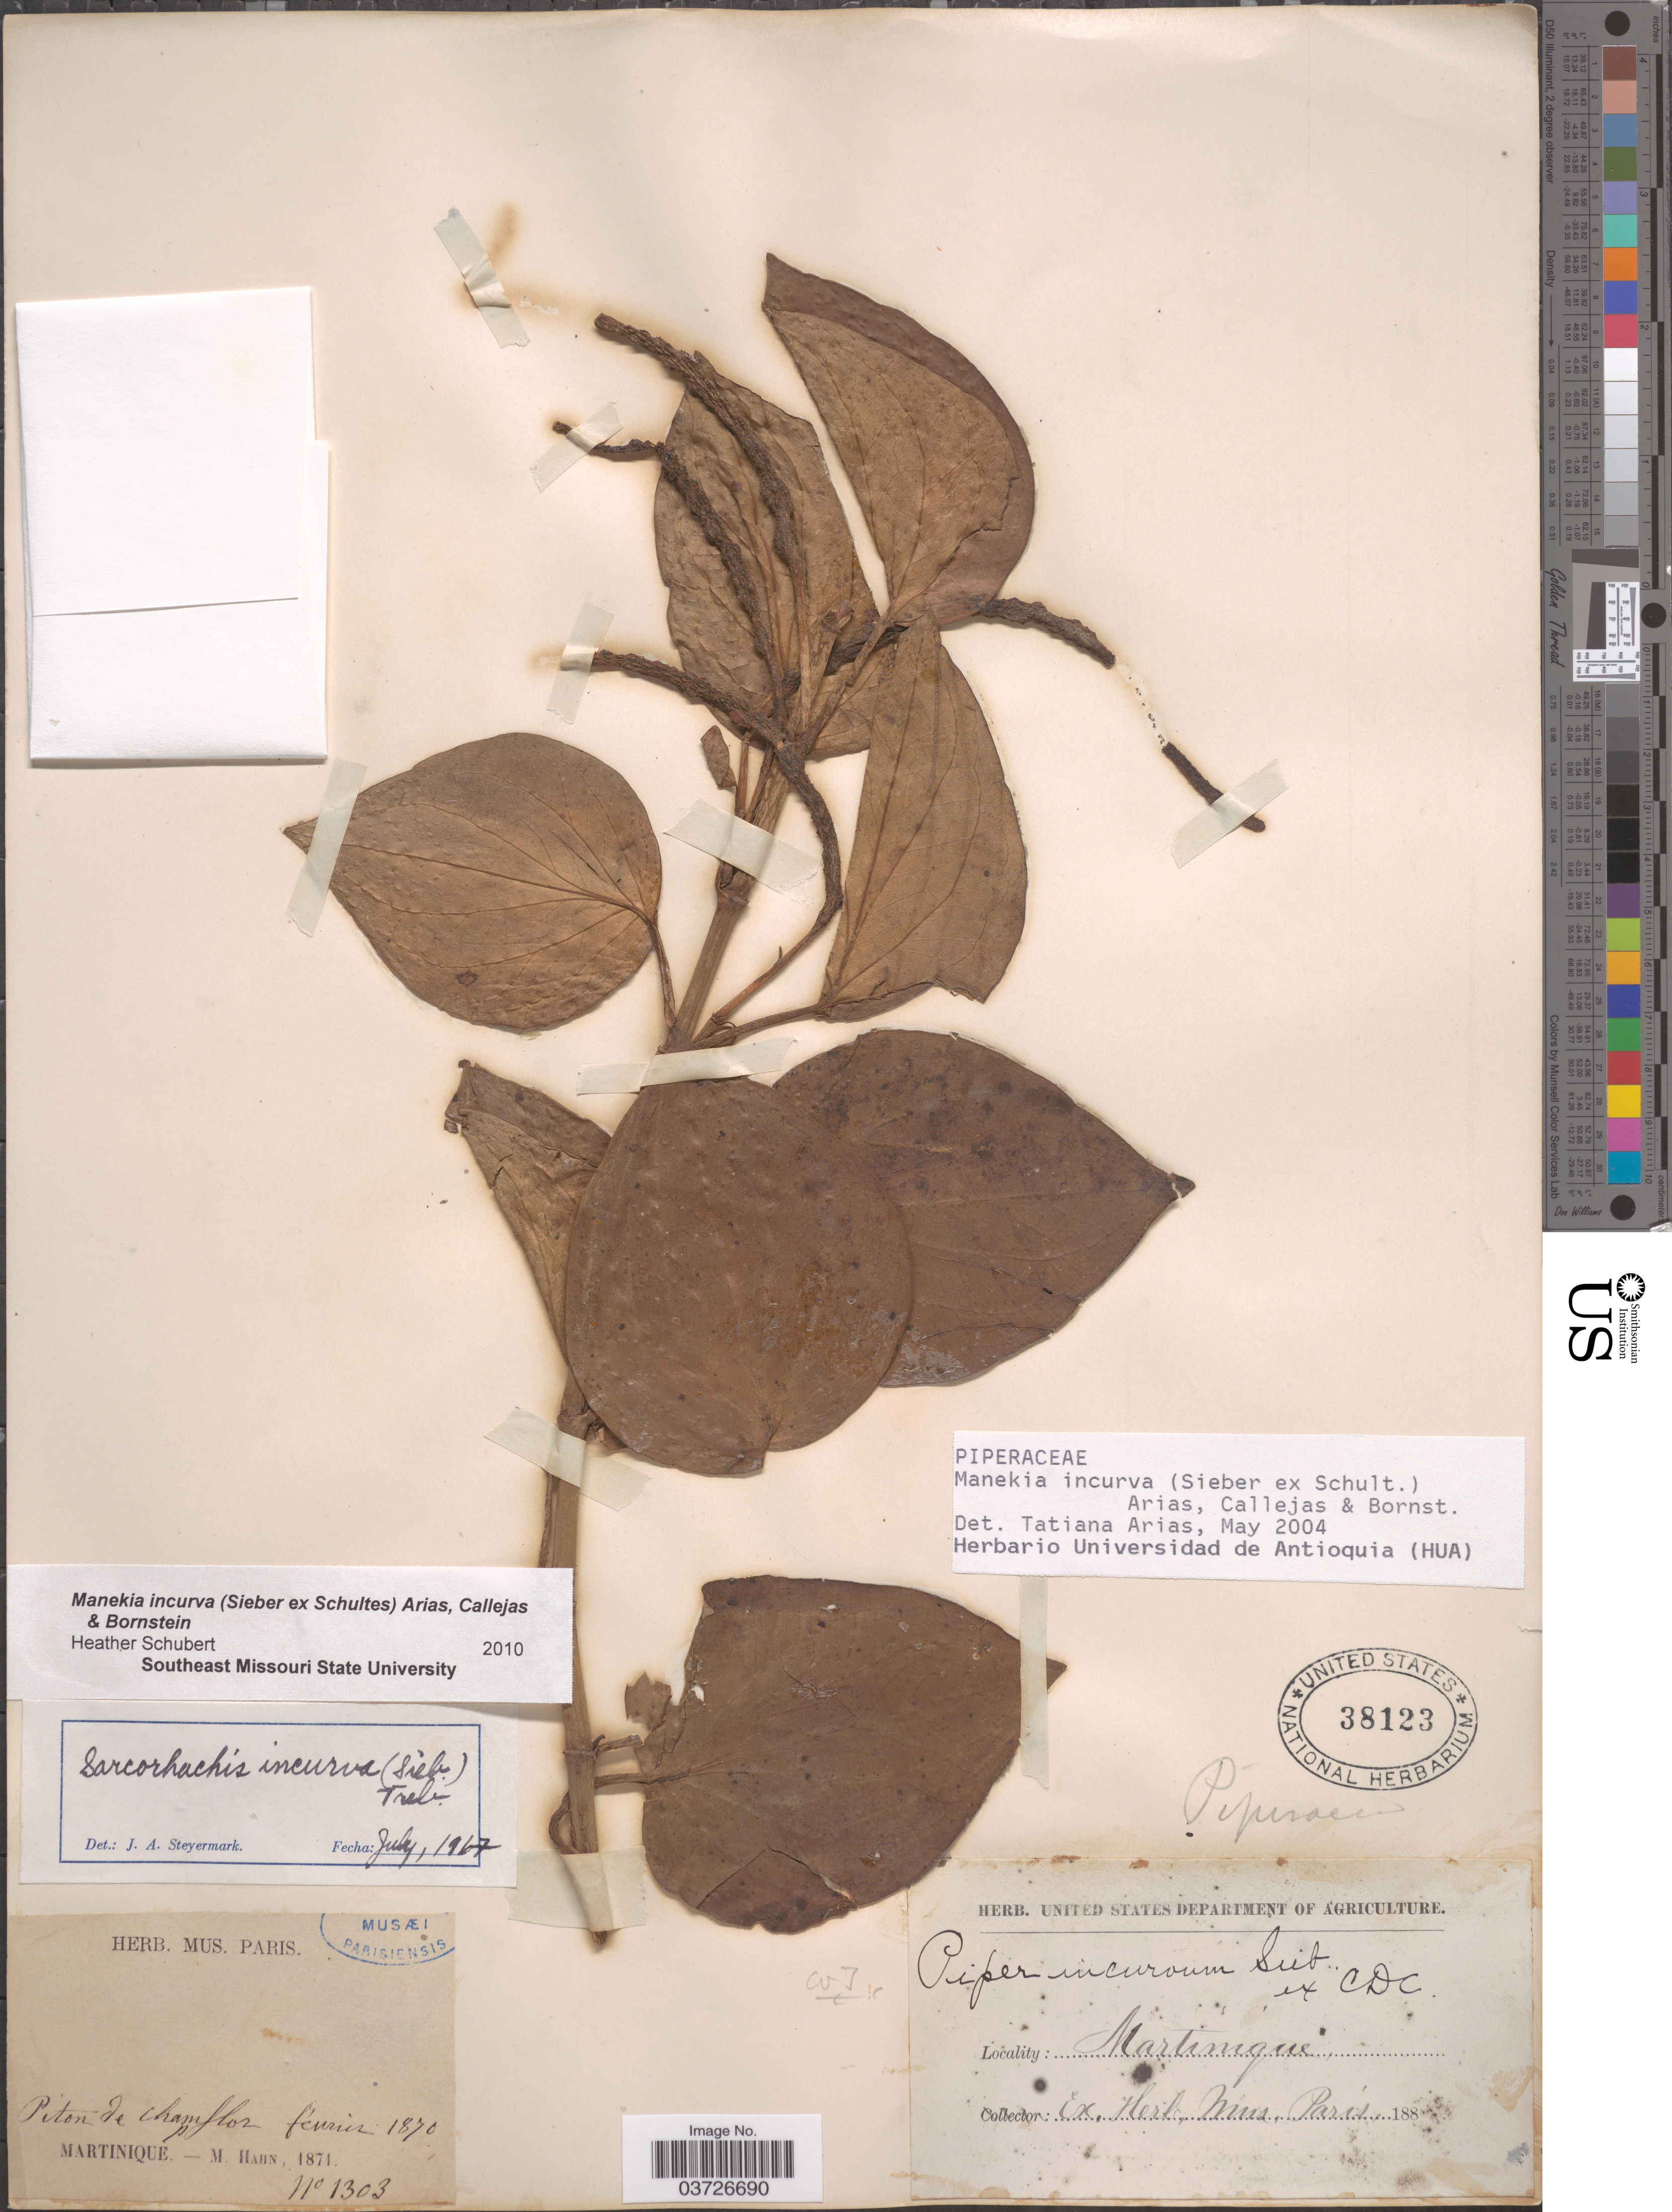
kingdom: Plantae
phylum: Tracheophyta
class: Magnoliopsida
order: Piperales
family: Piperaceae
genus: Manekia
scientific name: Manekia incurva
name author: (Sieber ex Schult.) T. Arias et al.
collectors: M. Hahn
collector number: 1303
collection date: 1874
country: Martinique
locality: Piton de chamflor [interpreted].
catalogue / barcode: US 38123